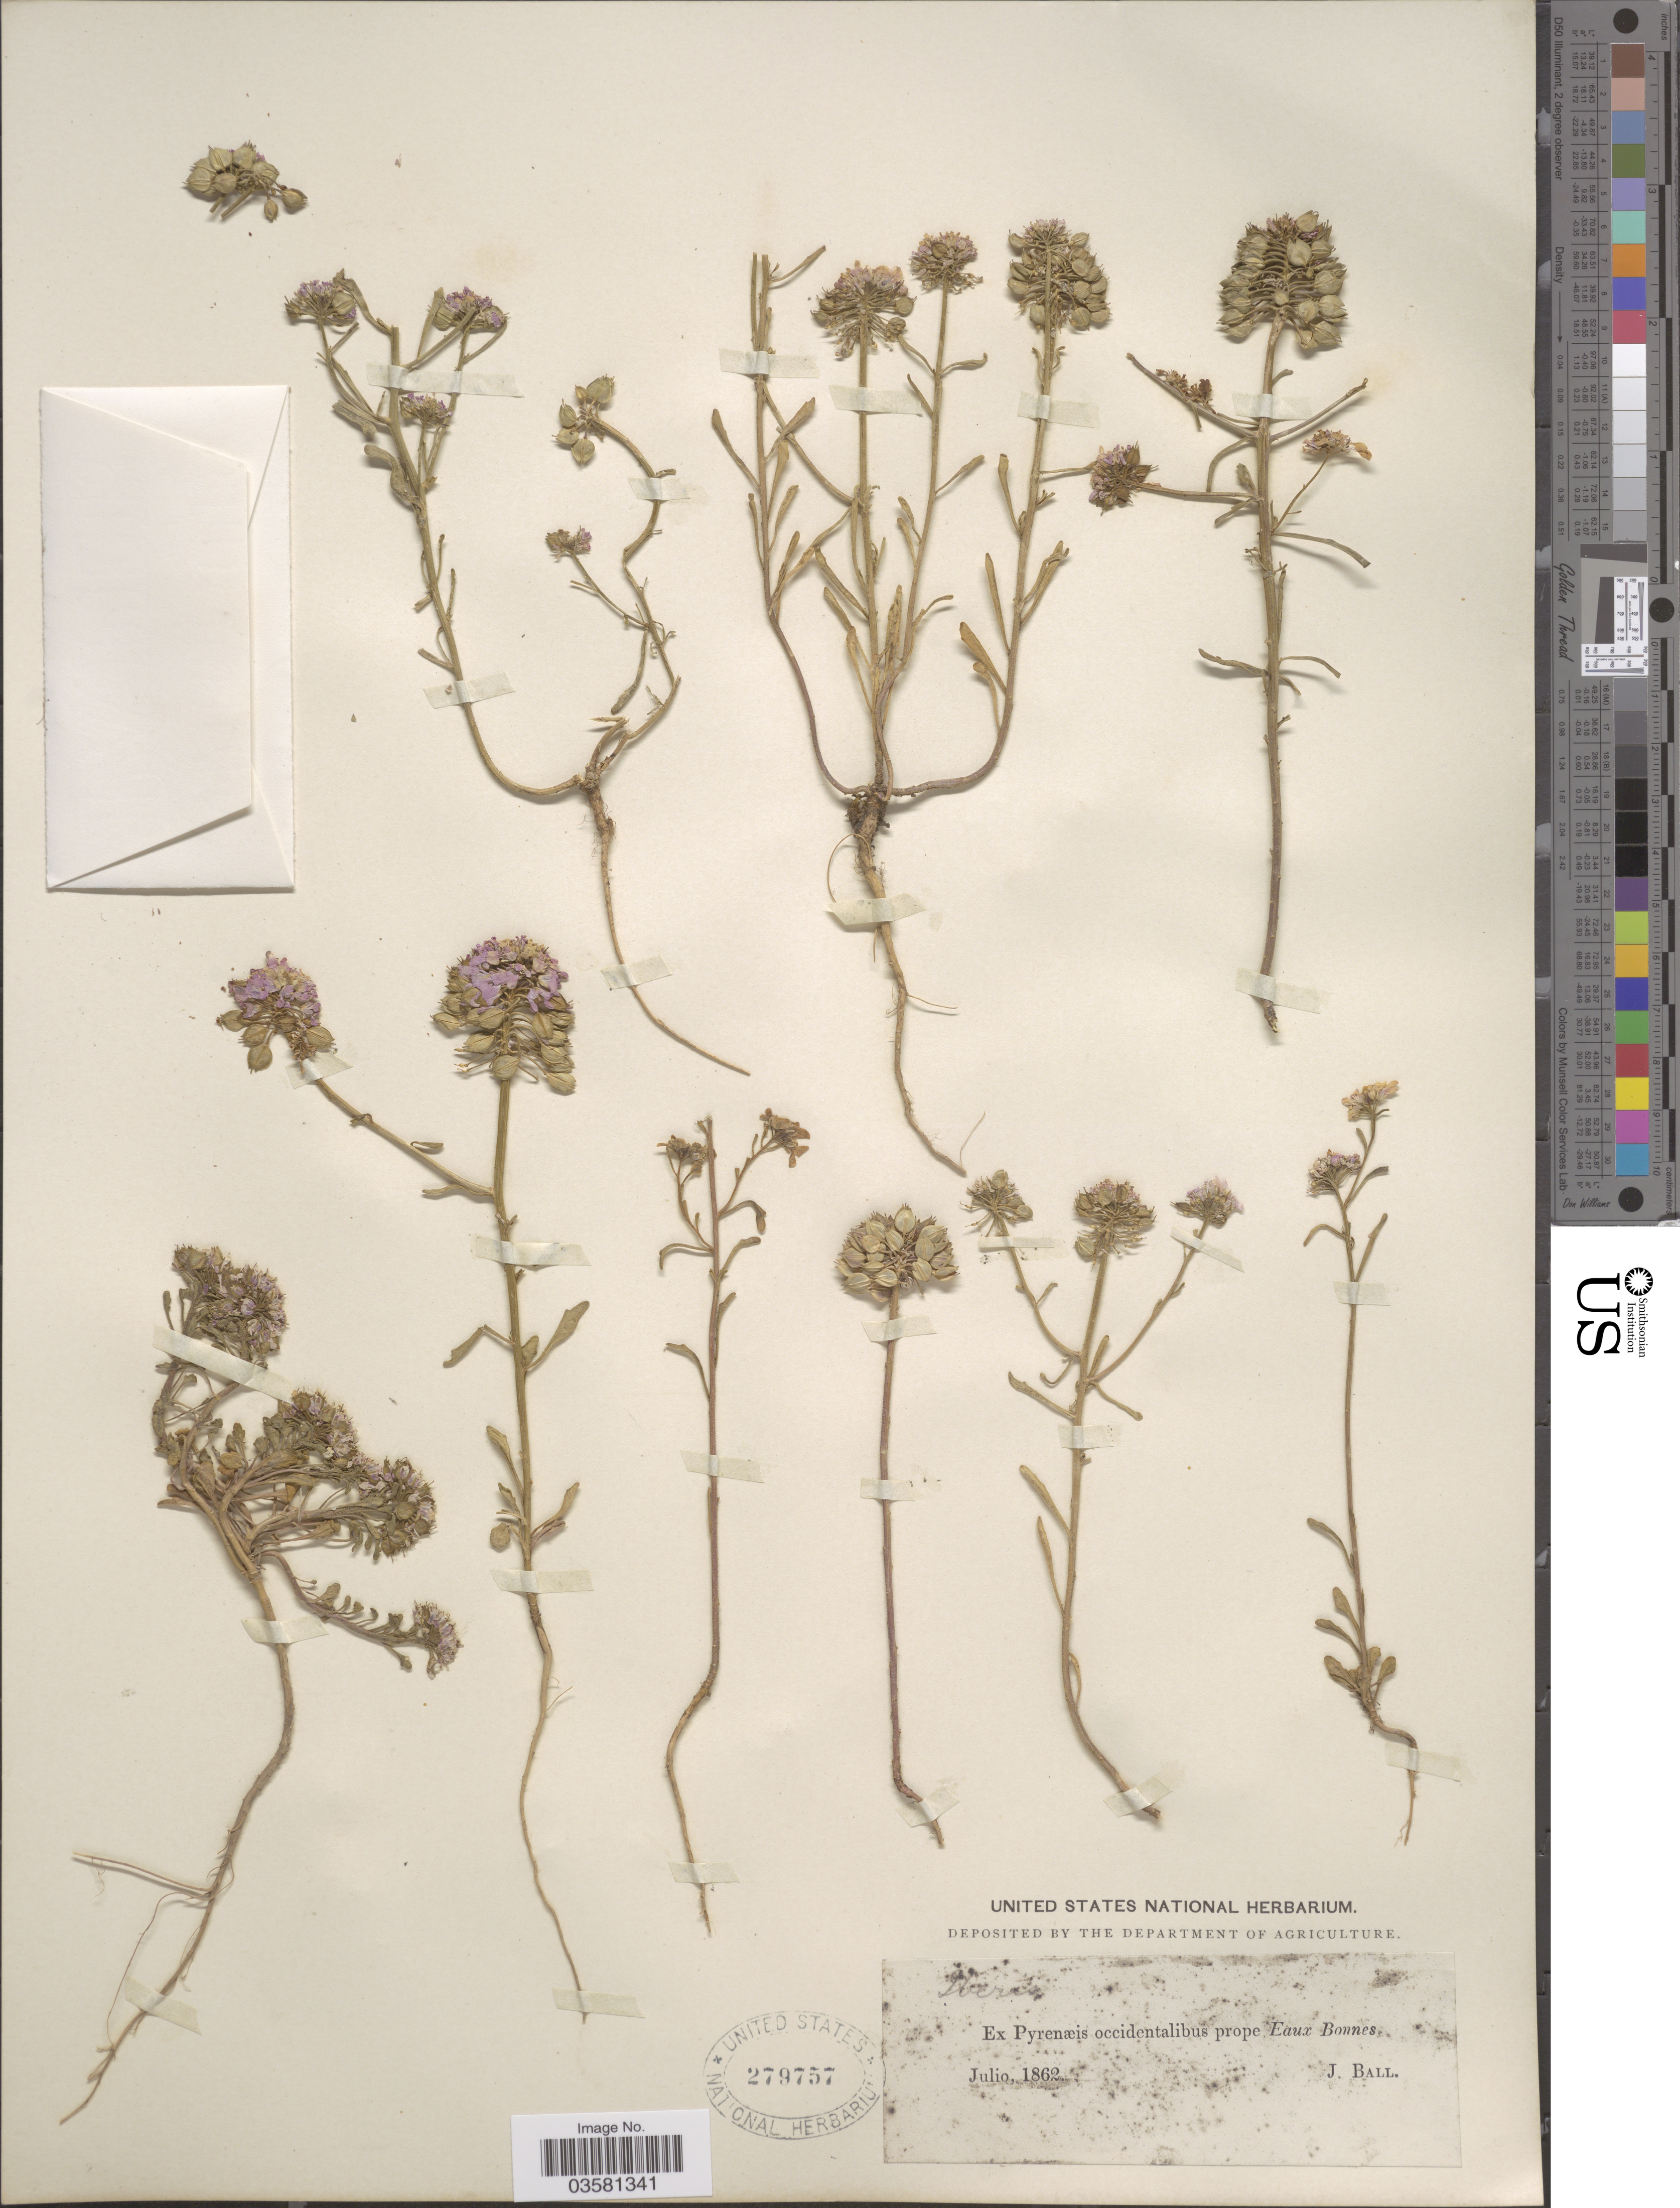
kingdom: Plantae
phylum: Tracheophyta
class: Magnoliopsida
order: Brassicales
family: Brassicaceae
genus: Iberis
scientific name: Iberis sp.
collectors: J. Ball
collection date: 1862-07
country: France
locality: Ex Pyrenæis occidentalibus prope Eaux Bonnes.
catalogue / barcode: US 279757